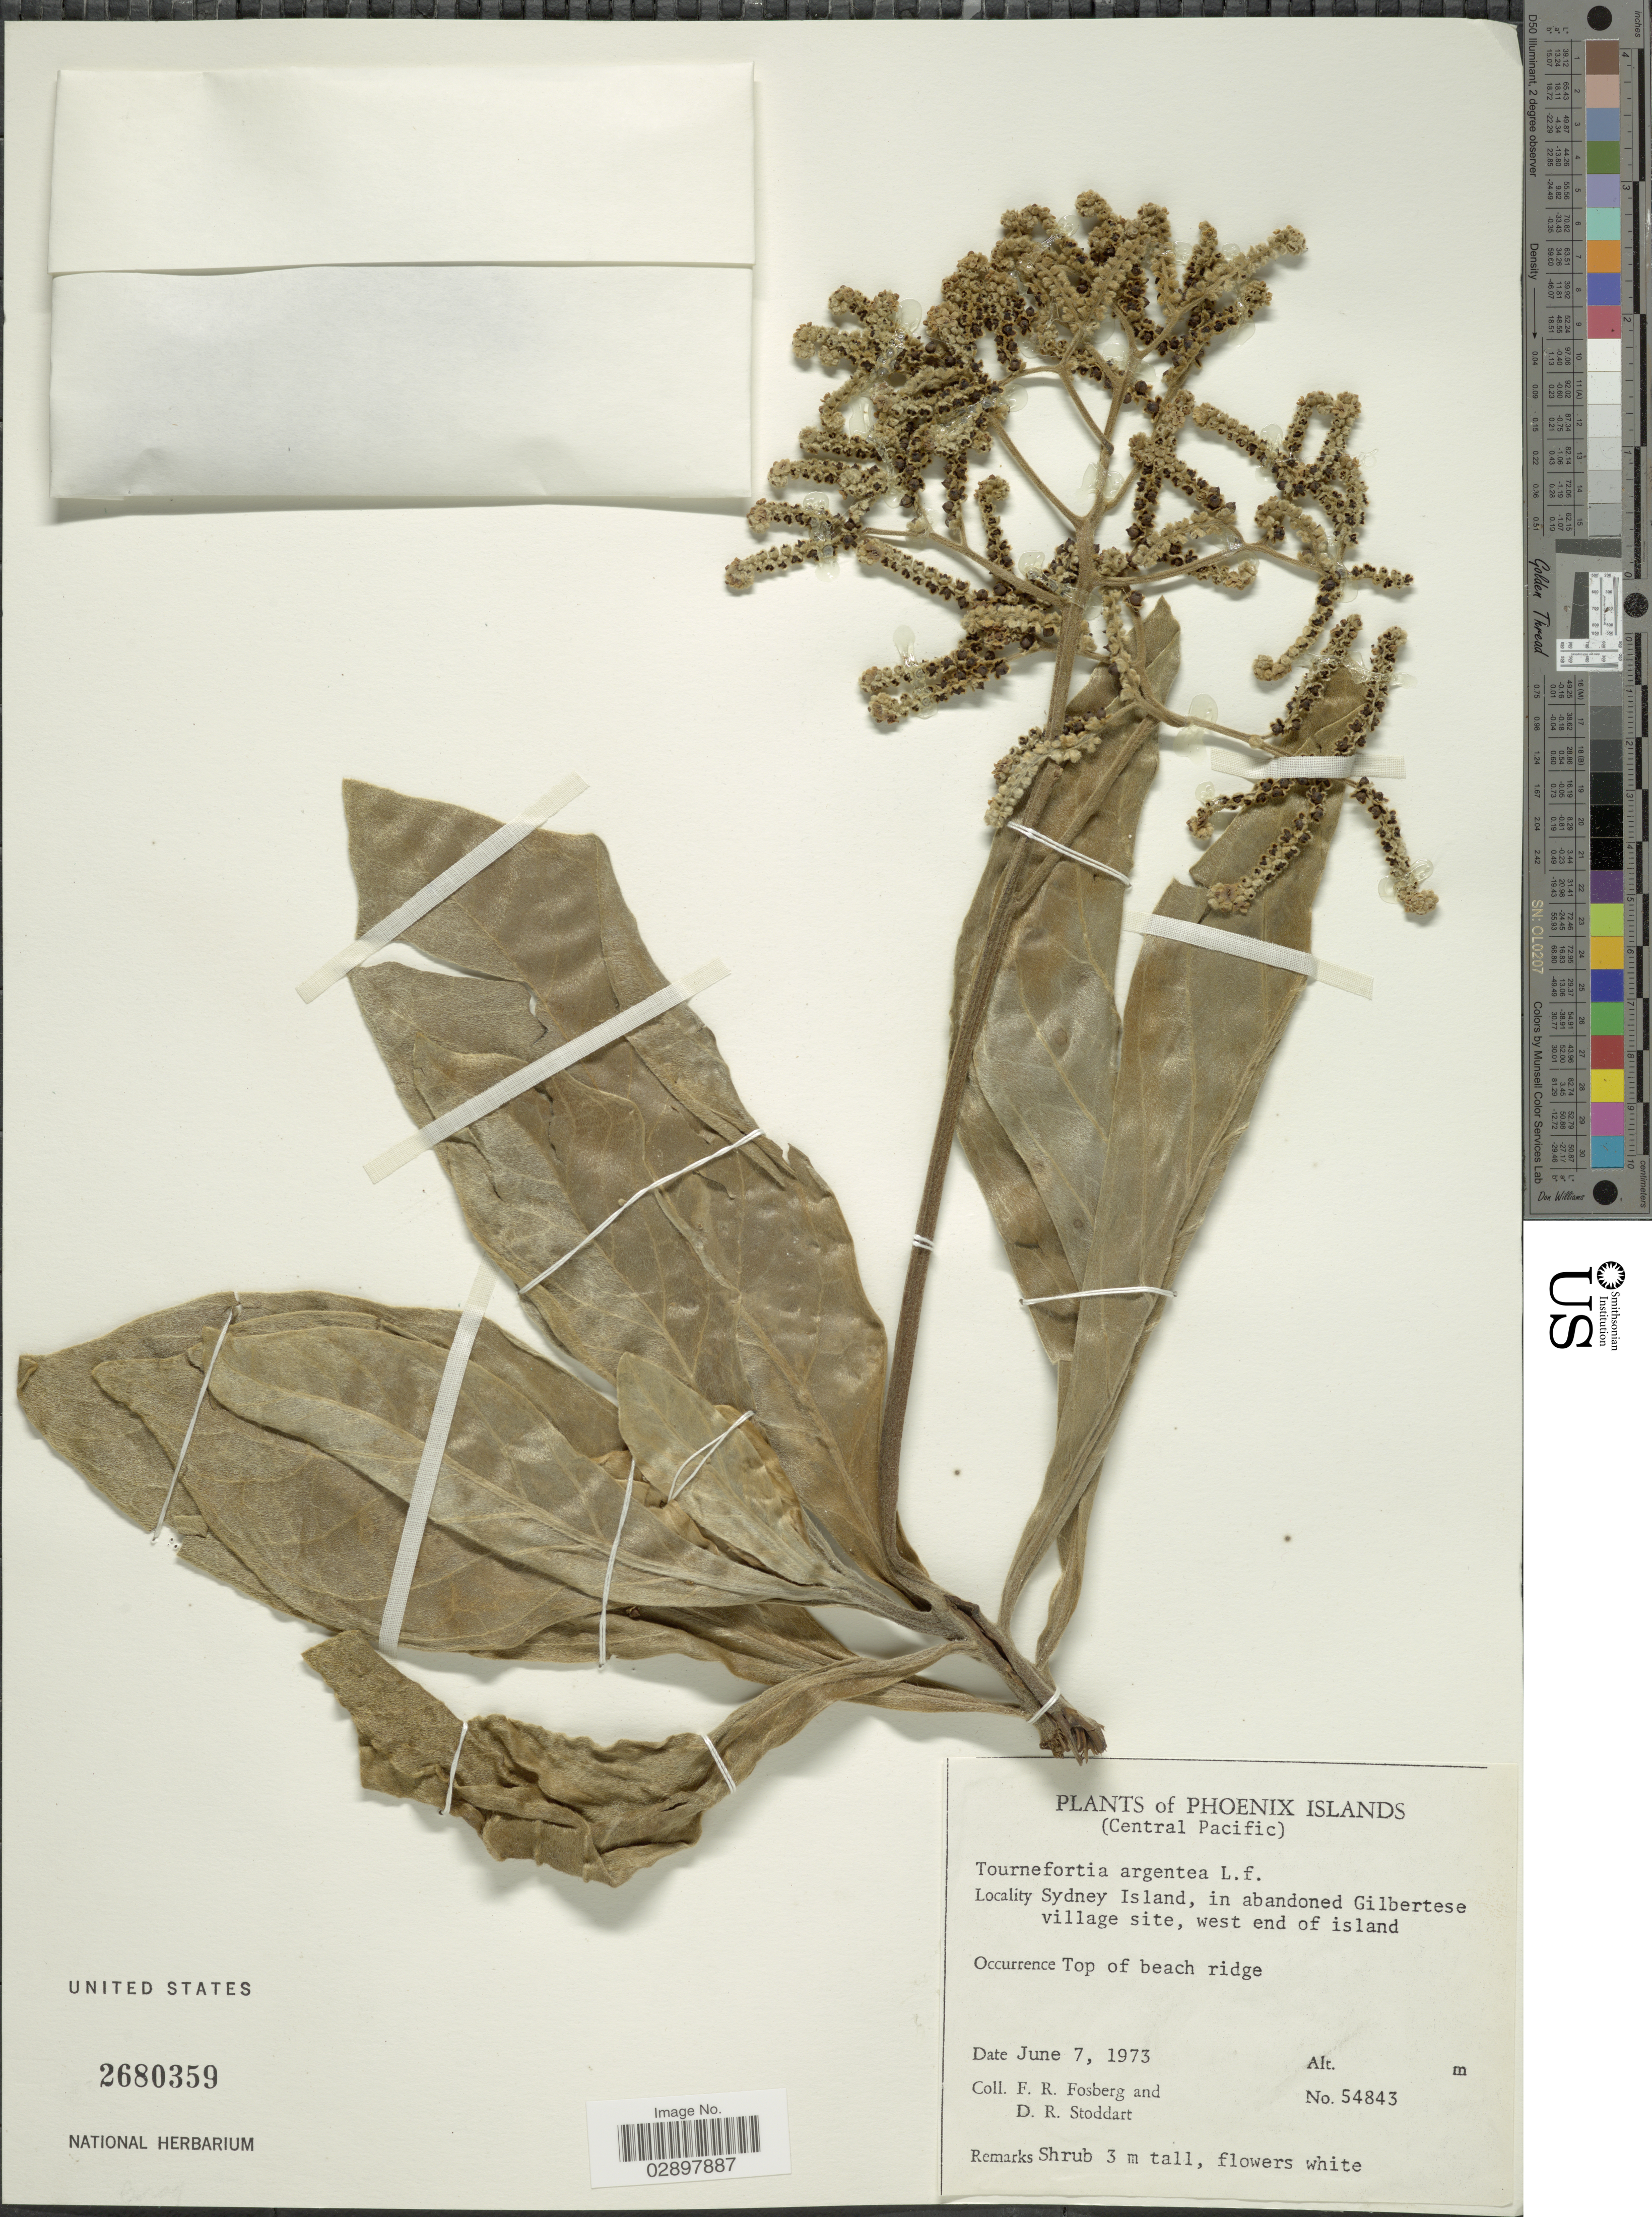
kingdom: Plantae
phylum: Tracheophyta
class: Magnoliopsida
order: Boraginales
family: Heliotropiaceae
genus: Heliotropium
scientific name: Heliotropium arboreum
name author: (Blanco) Mabberley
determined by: Wagner, W. L., (BOT), Smithsonian Institution - National Museum of Natural History (UNITED STATES)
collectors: F. R. Fosberg & D. R. Stoddart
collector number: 54843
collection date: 1973-06-07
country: Kiribati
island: Manra [Sydney] Island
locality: Phoenix Islands (Central Pacific). Sydney Island, in abandoned Gilbertese village site, west end of island.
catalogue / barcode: US 2680359